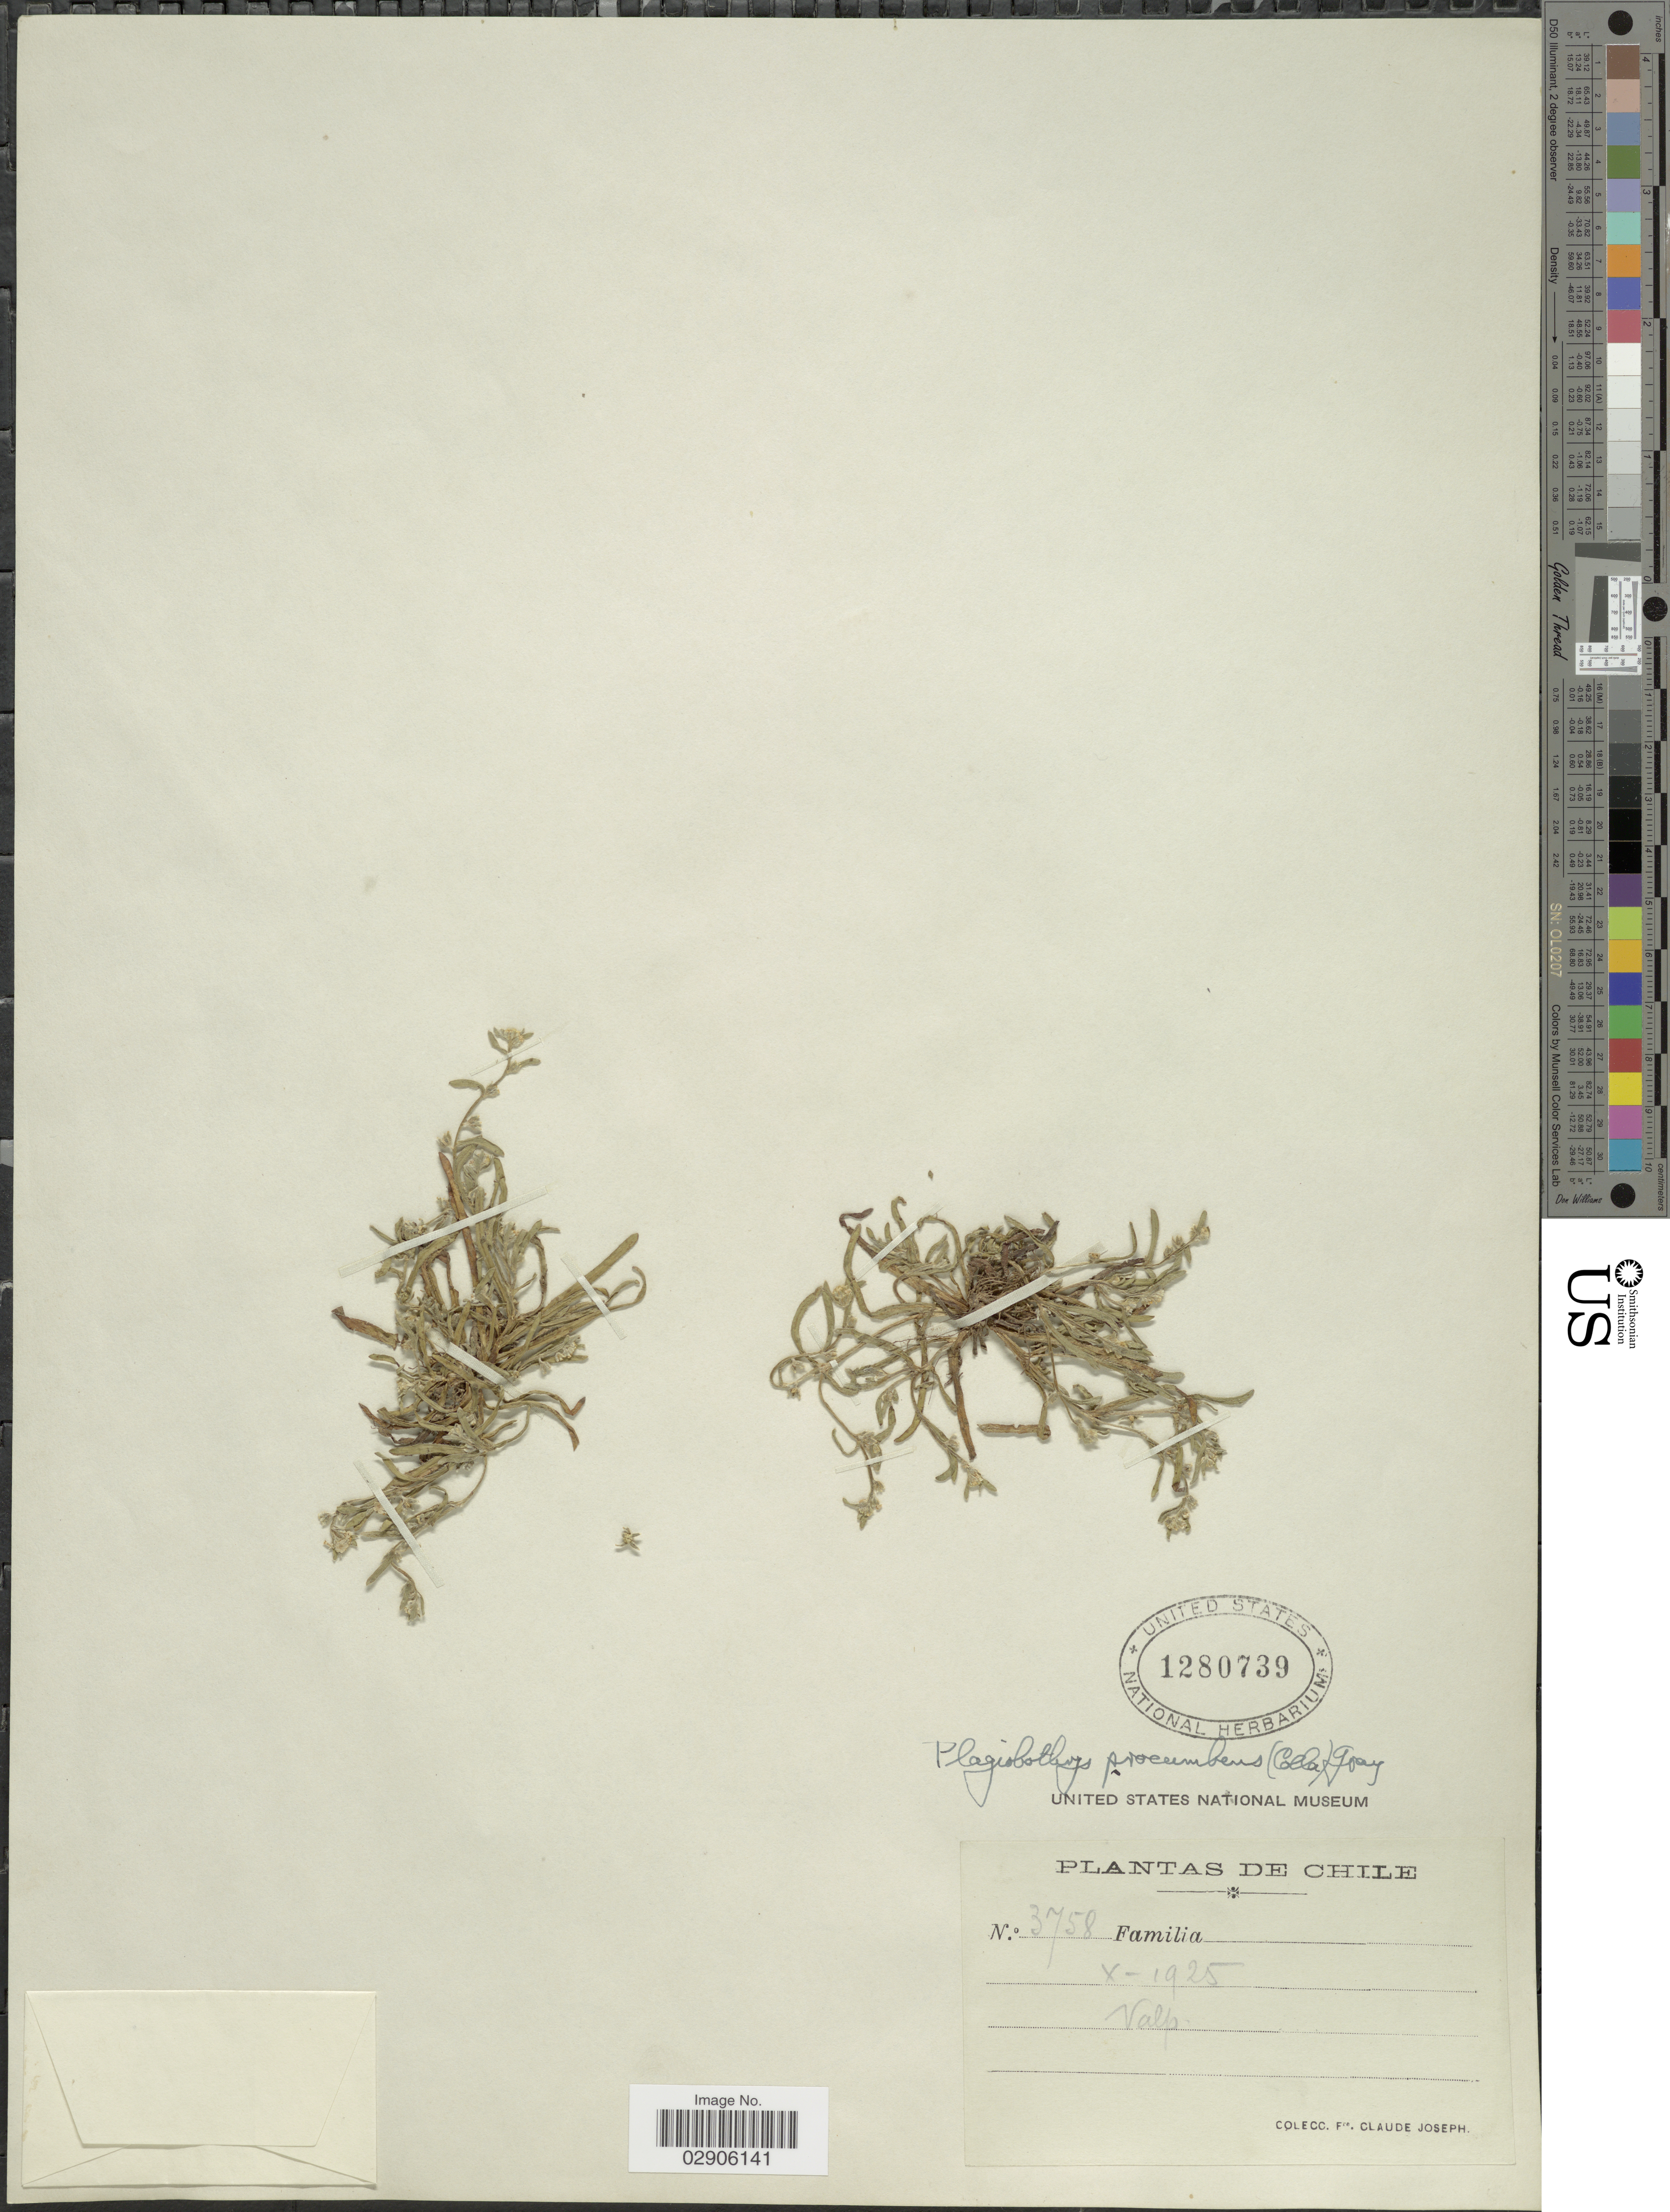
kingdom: Plantae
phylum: Tracheophyta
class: Magnoliopsida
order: Boraginales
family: Boraginaceae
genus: Plagiobothrys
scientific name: Plagiobothrys procumbens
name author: (Colla) Colla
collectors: Bro. Claude-Joseph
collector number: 3758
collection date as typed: Transcribed d/m/y: /10/19258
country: Chile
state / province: Valparaíso (V)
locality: Valp.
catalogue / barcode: US 1280739